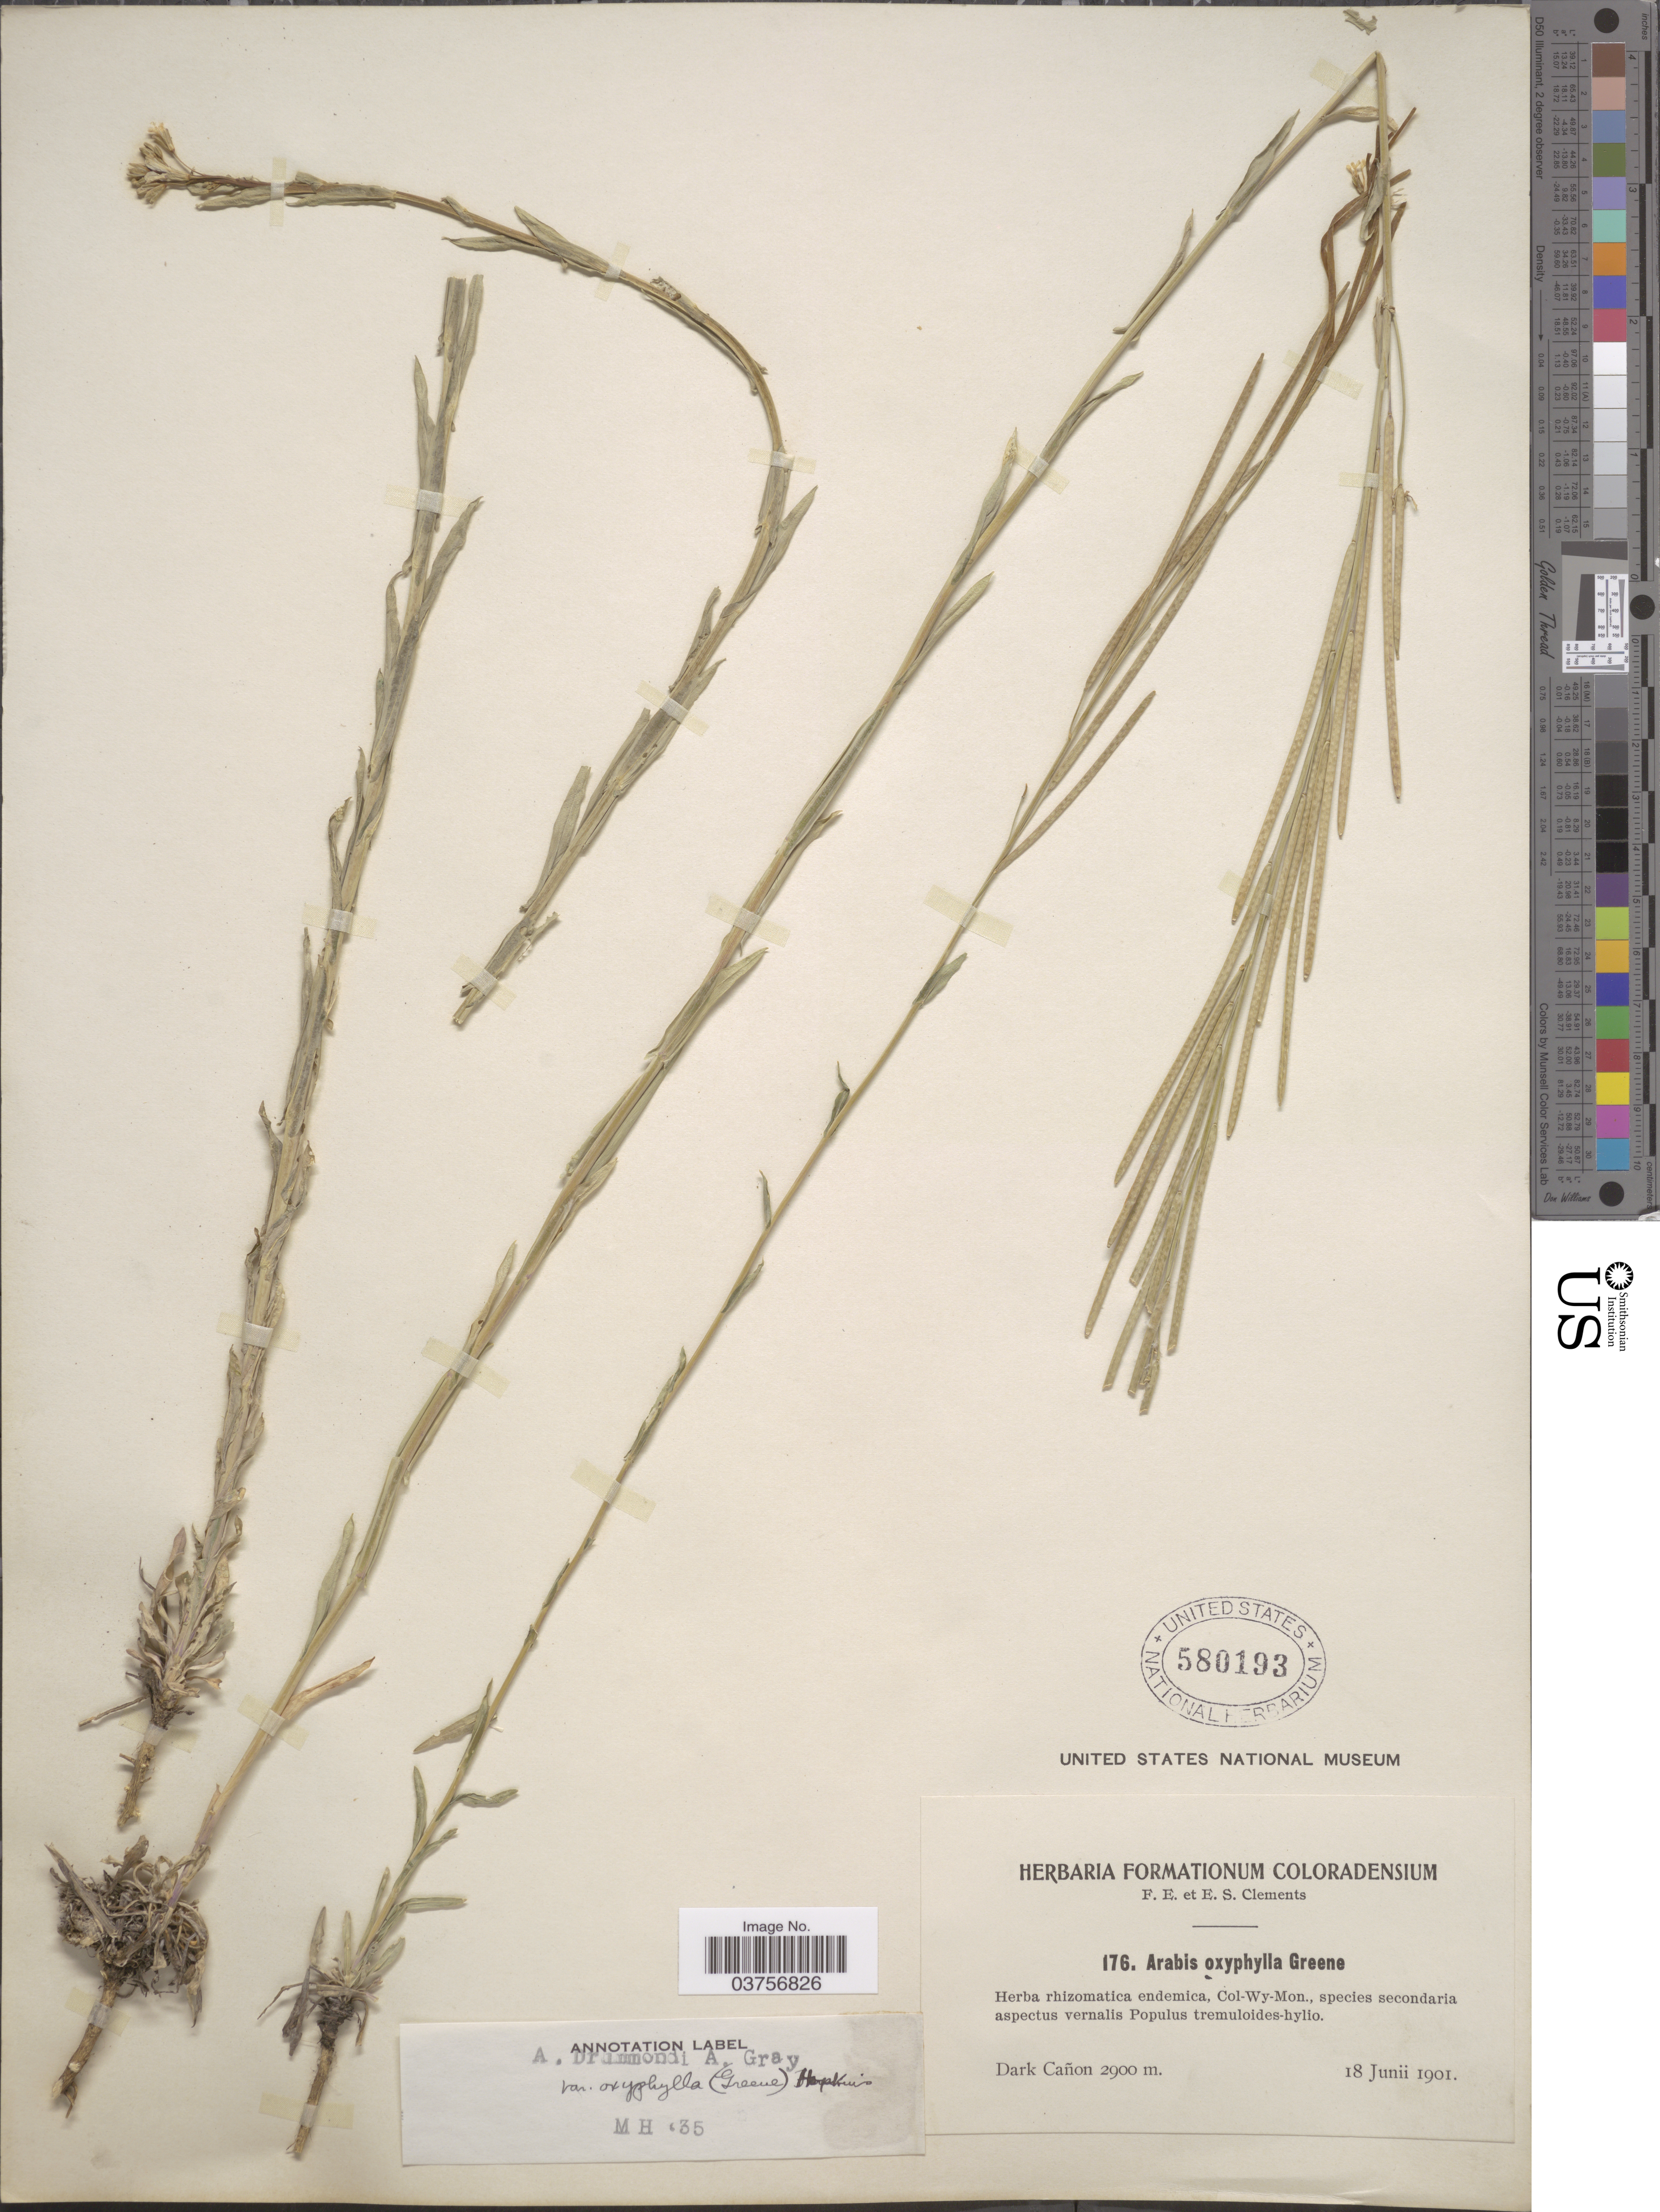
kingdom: Plantae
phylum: Tracheophyta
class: Magnoliopsida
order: Brassicales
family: Brassicaceae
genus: Arabis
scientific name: Arabis drummondii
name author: A. Gray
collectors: F. E. Clements & E. S. Clements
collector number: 176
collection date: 1901-06-18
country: United States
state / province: Colorado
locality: Dark Cañon.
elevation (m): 2900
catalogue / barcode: US 580193